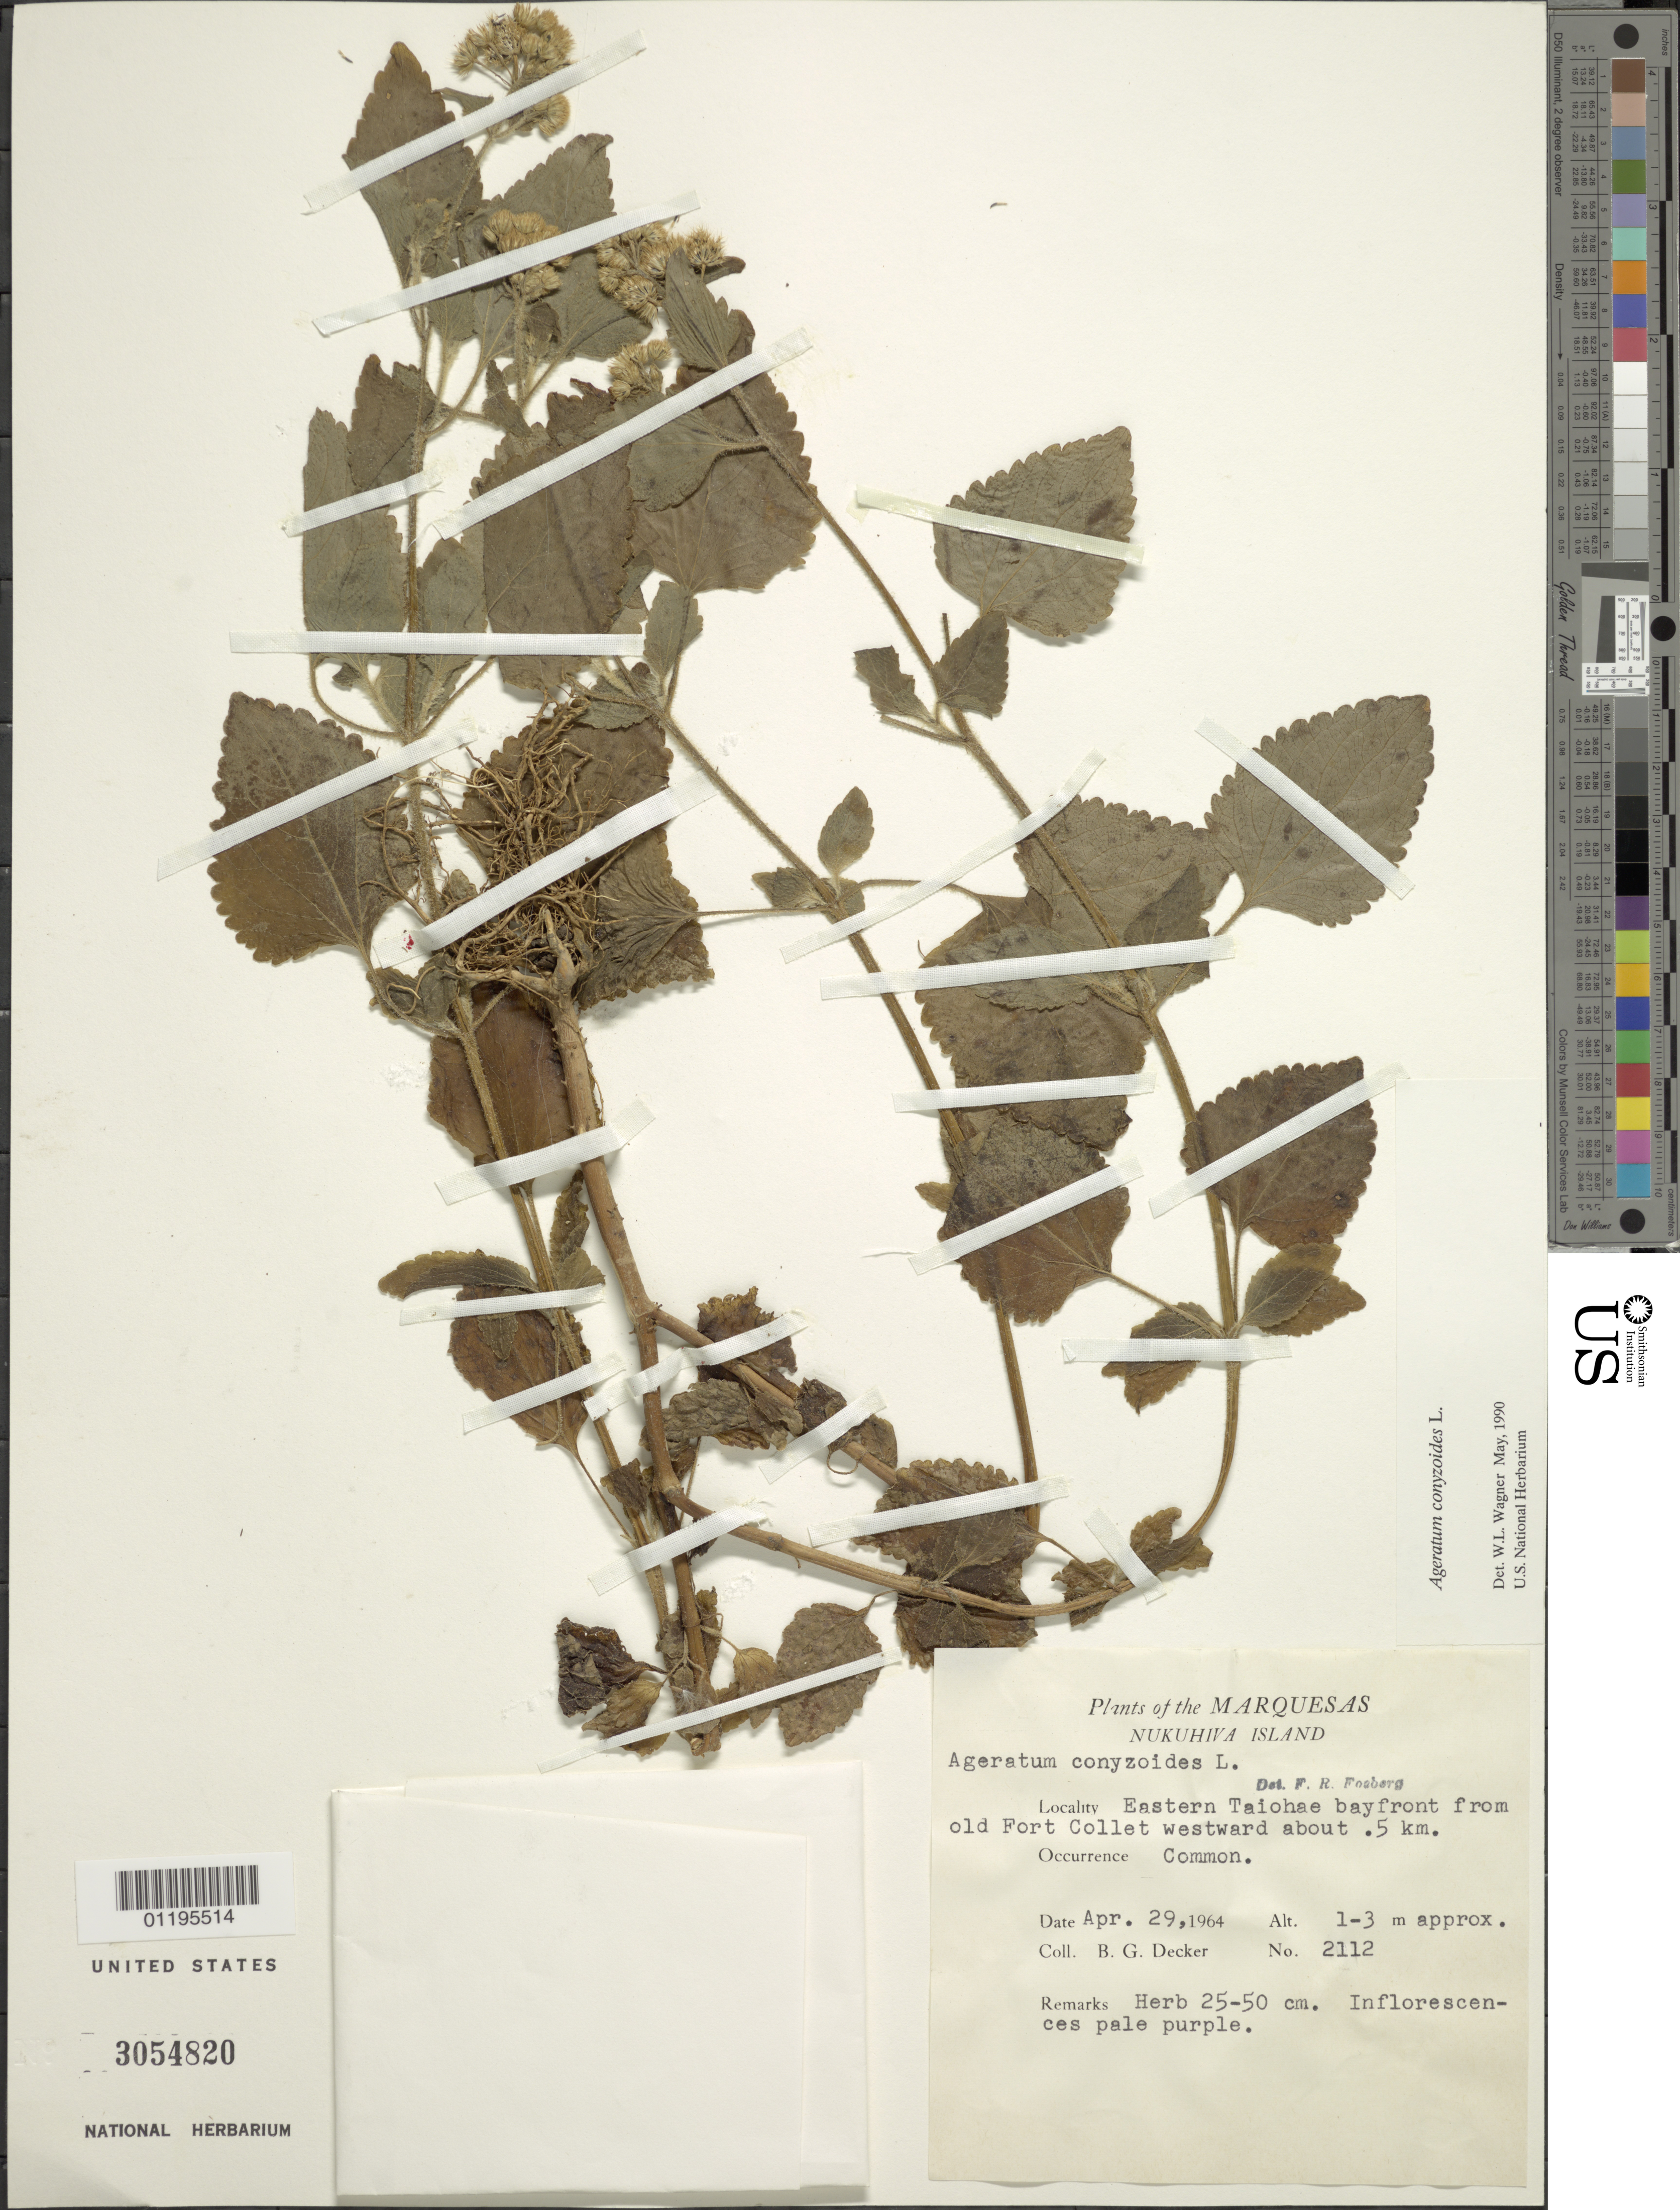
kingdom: Plantae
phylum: Tracheophyta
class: Magnoliopsida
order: Asterales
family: Asteraceae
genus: Ageratum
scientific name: Ageratum conyzoides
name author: L.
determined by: Wagner, W. L., (BOT), Smithsonian Institution - National Museum of Natural History (UNITED STATES)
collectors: B. G. Decker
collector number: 2112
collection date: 1964-04-29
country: French Polynesia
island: Nuku Hiva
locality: E Taiohae bayfront from old Fort Collet westward 0.5 km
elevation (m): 1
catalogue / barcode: US 3054820